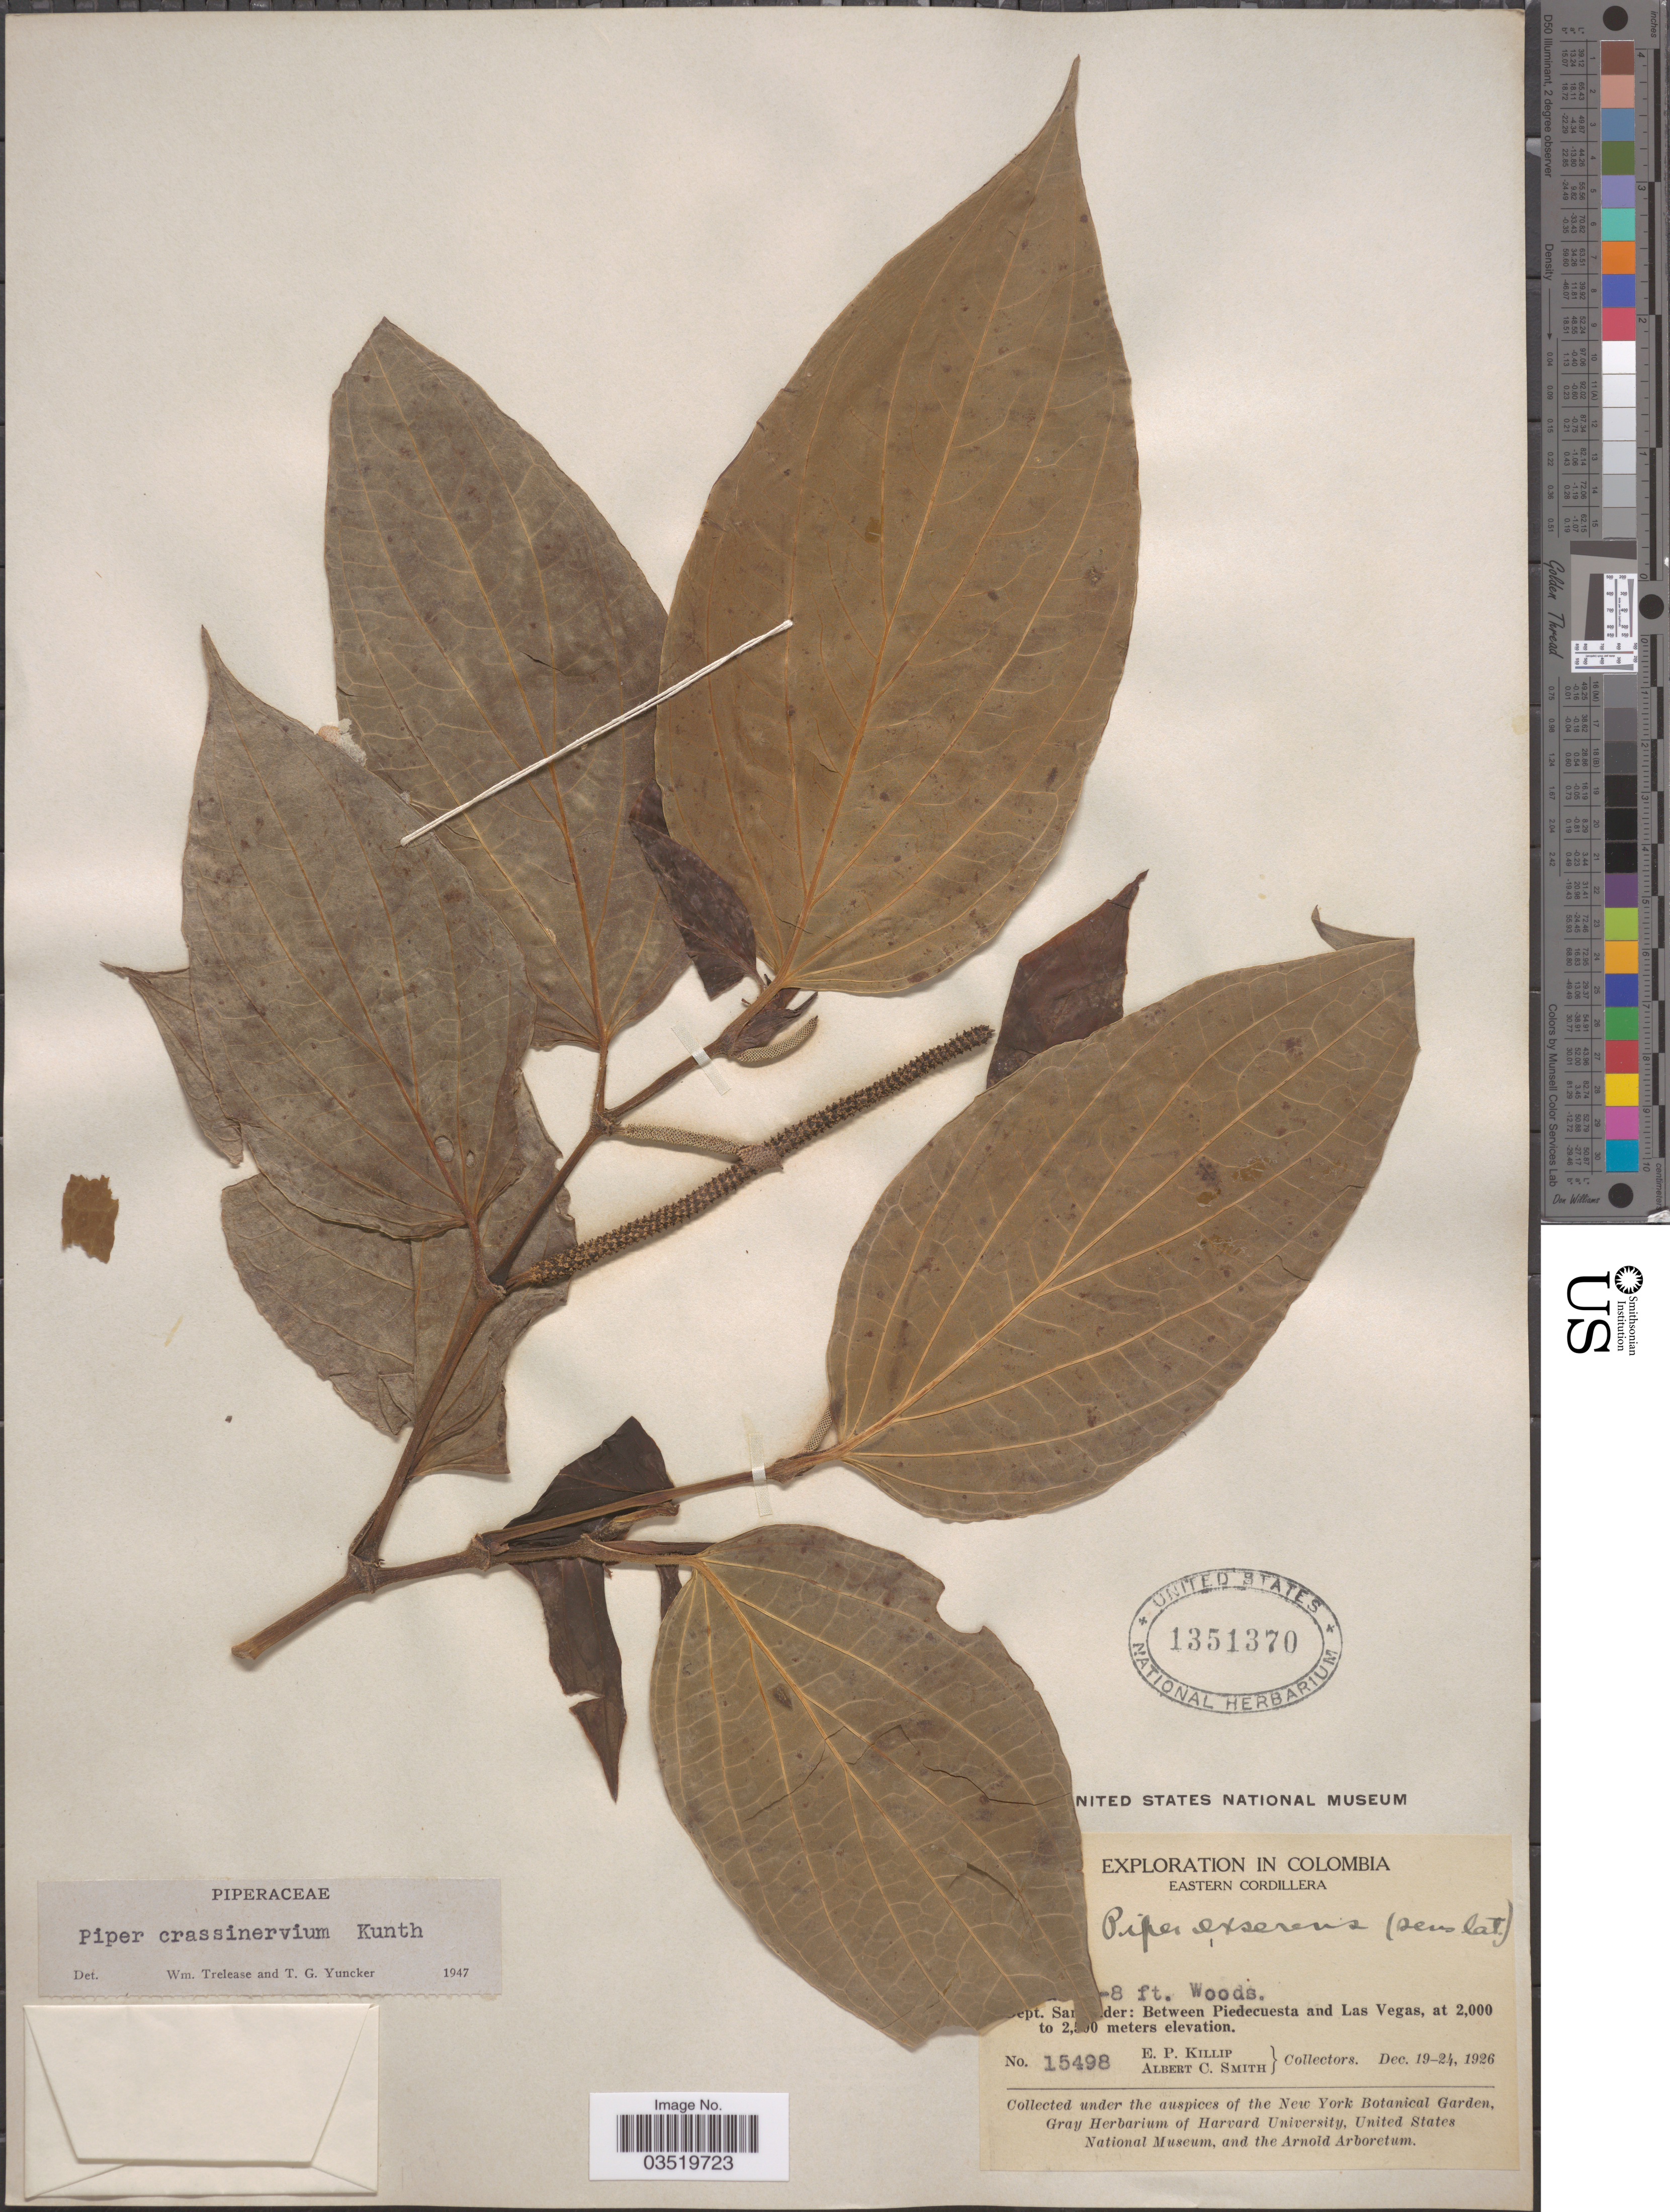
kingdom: Plantae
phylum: Tracheophyta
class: Magnoliopsida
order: Piperales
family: Piperaceae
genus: Piper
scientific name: Piper crassinervium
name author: Kunth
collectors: E. P. Killip & A. C. Smith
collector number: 15498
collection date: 1926-12-19/1926-12-24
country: Colombia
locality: Eastern Cordillera. Dept. Santander: Between Piedecuesta and Las Vegas.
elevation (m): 2000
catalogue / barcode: US 1351370